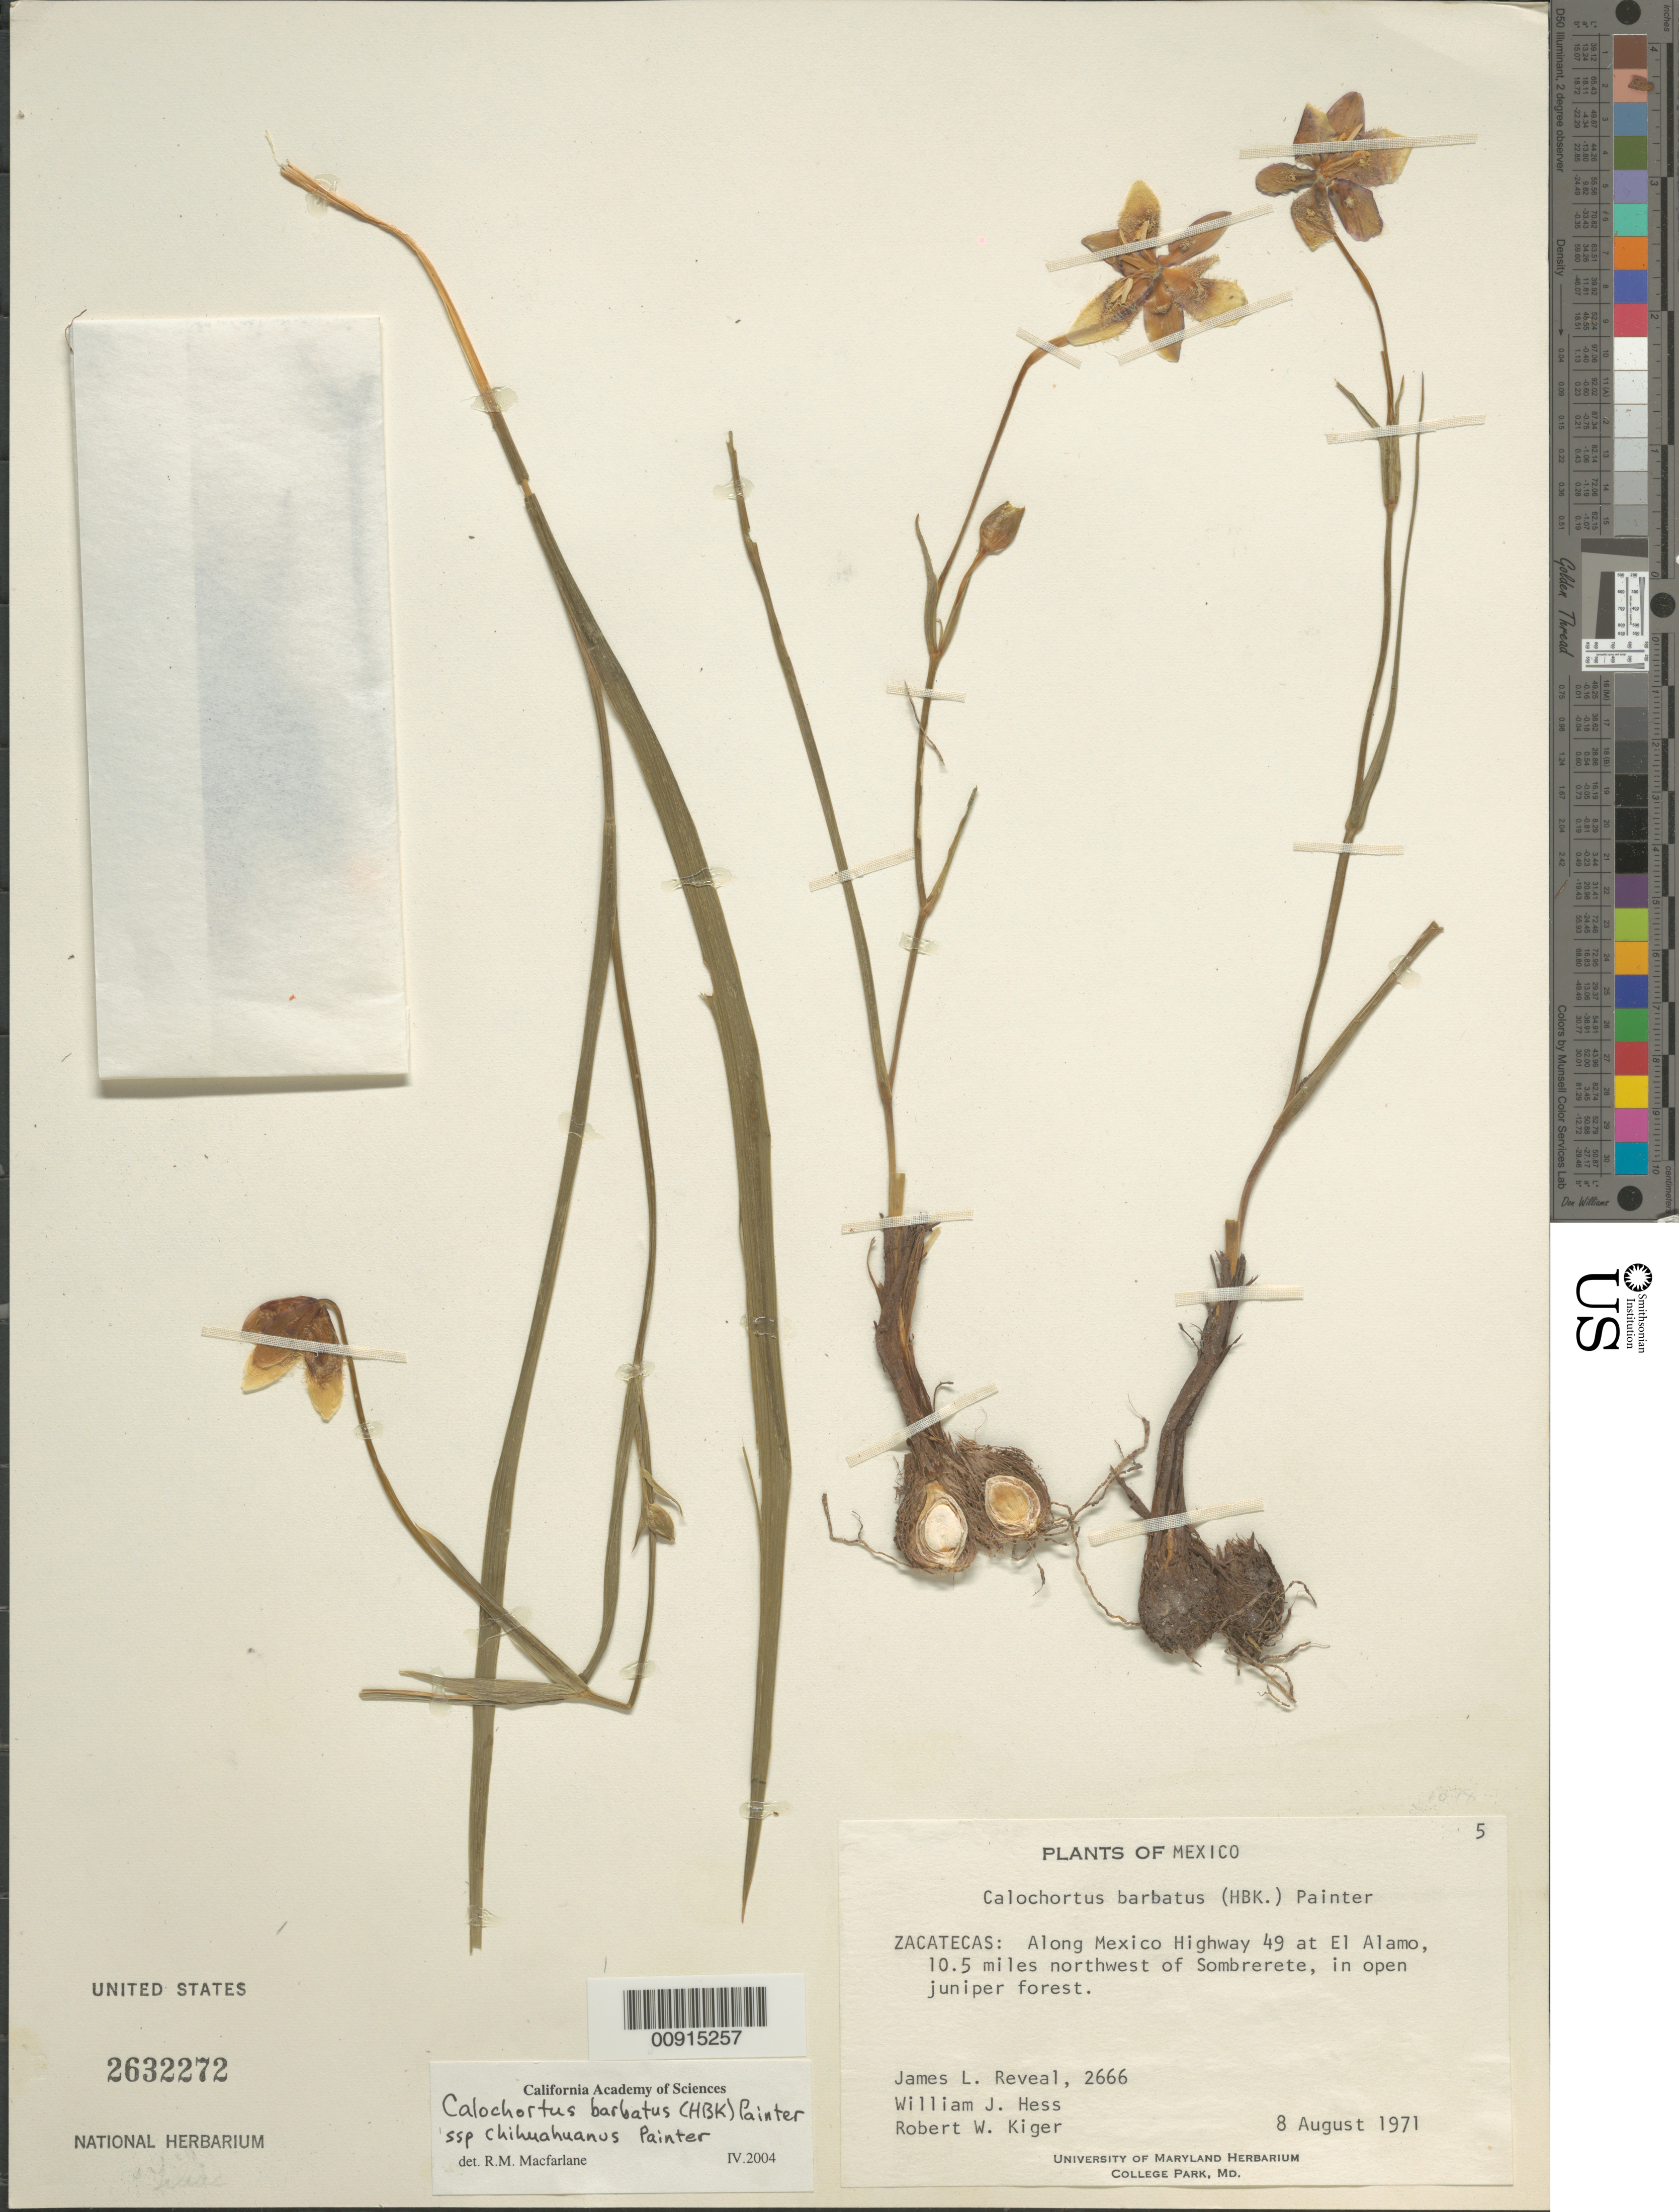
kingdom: Plantae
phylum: Tracheophyta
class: Liliopsida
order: Liliales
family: Liliaceae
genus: Calochortus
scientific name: Calochortus barbatus subsp. chihuahuanus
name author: J.H. Painter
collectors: J. L. Reveal, W. Hess & R. Kiger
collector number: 2666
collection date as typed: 08 Aug 1971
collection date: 1971-08-08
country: Mexico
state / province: Zacatecas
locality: Zacatecas: Along Mexico highway 49 at El Alamo, 10.5 miles northwest of Sombrerete.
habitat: In open juniper forest.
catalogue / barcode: US 2632272